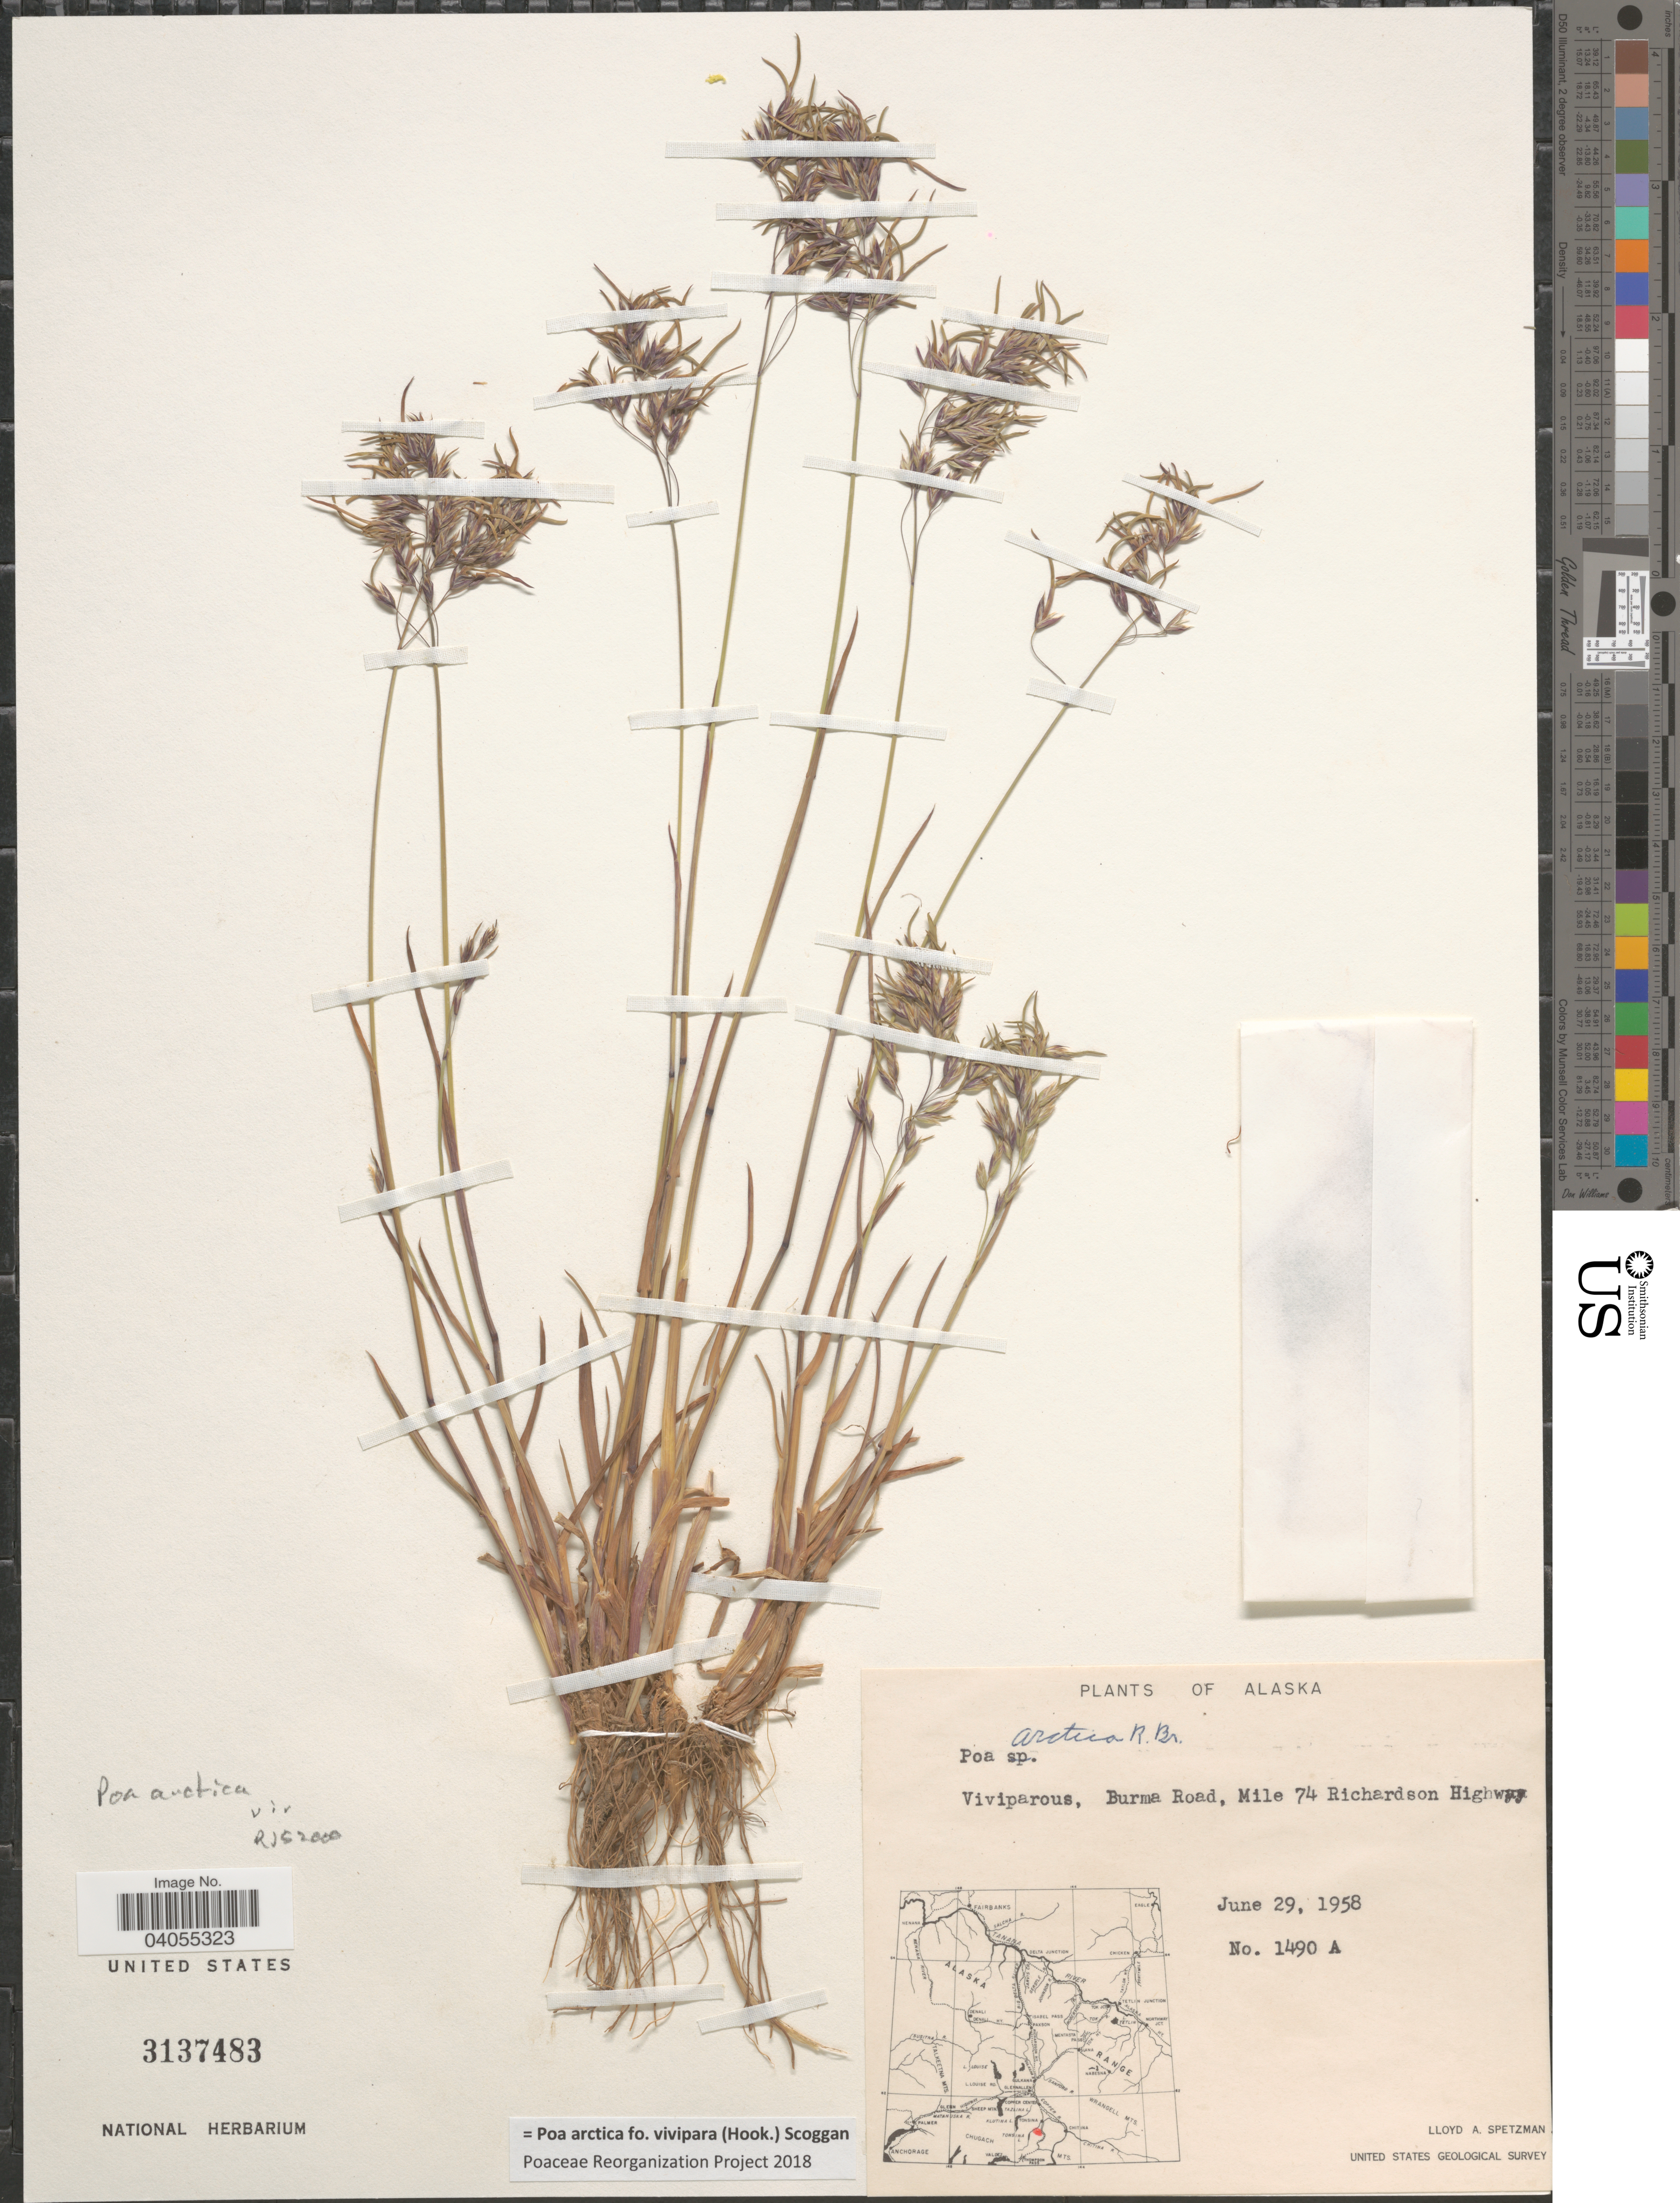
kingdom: Plantae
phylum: Tracheophyta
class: Liliopsida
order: Poales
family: Poaceae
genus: Poa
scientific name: Poa arctica f. vivipara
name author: (Hook.) Scoggan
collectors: L. Spetzman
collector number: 1490A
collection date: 1958-06-29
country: United States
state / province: Alaska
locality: Viviparous, Burma Road, Mile 74 Richardson Highway.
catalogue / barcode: US 3137483